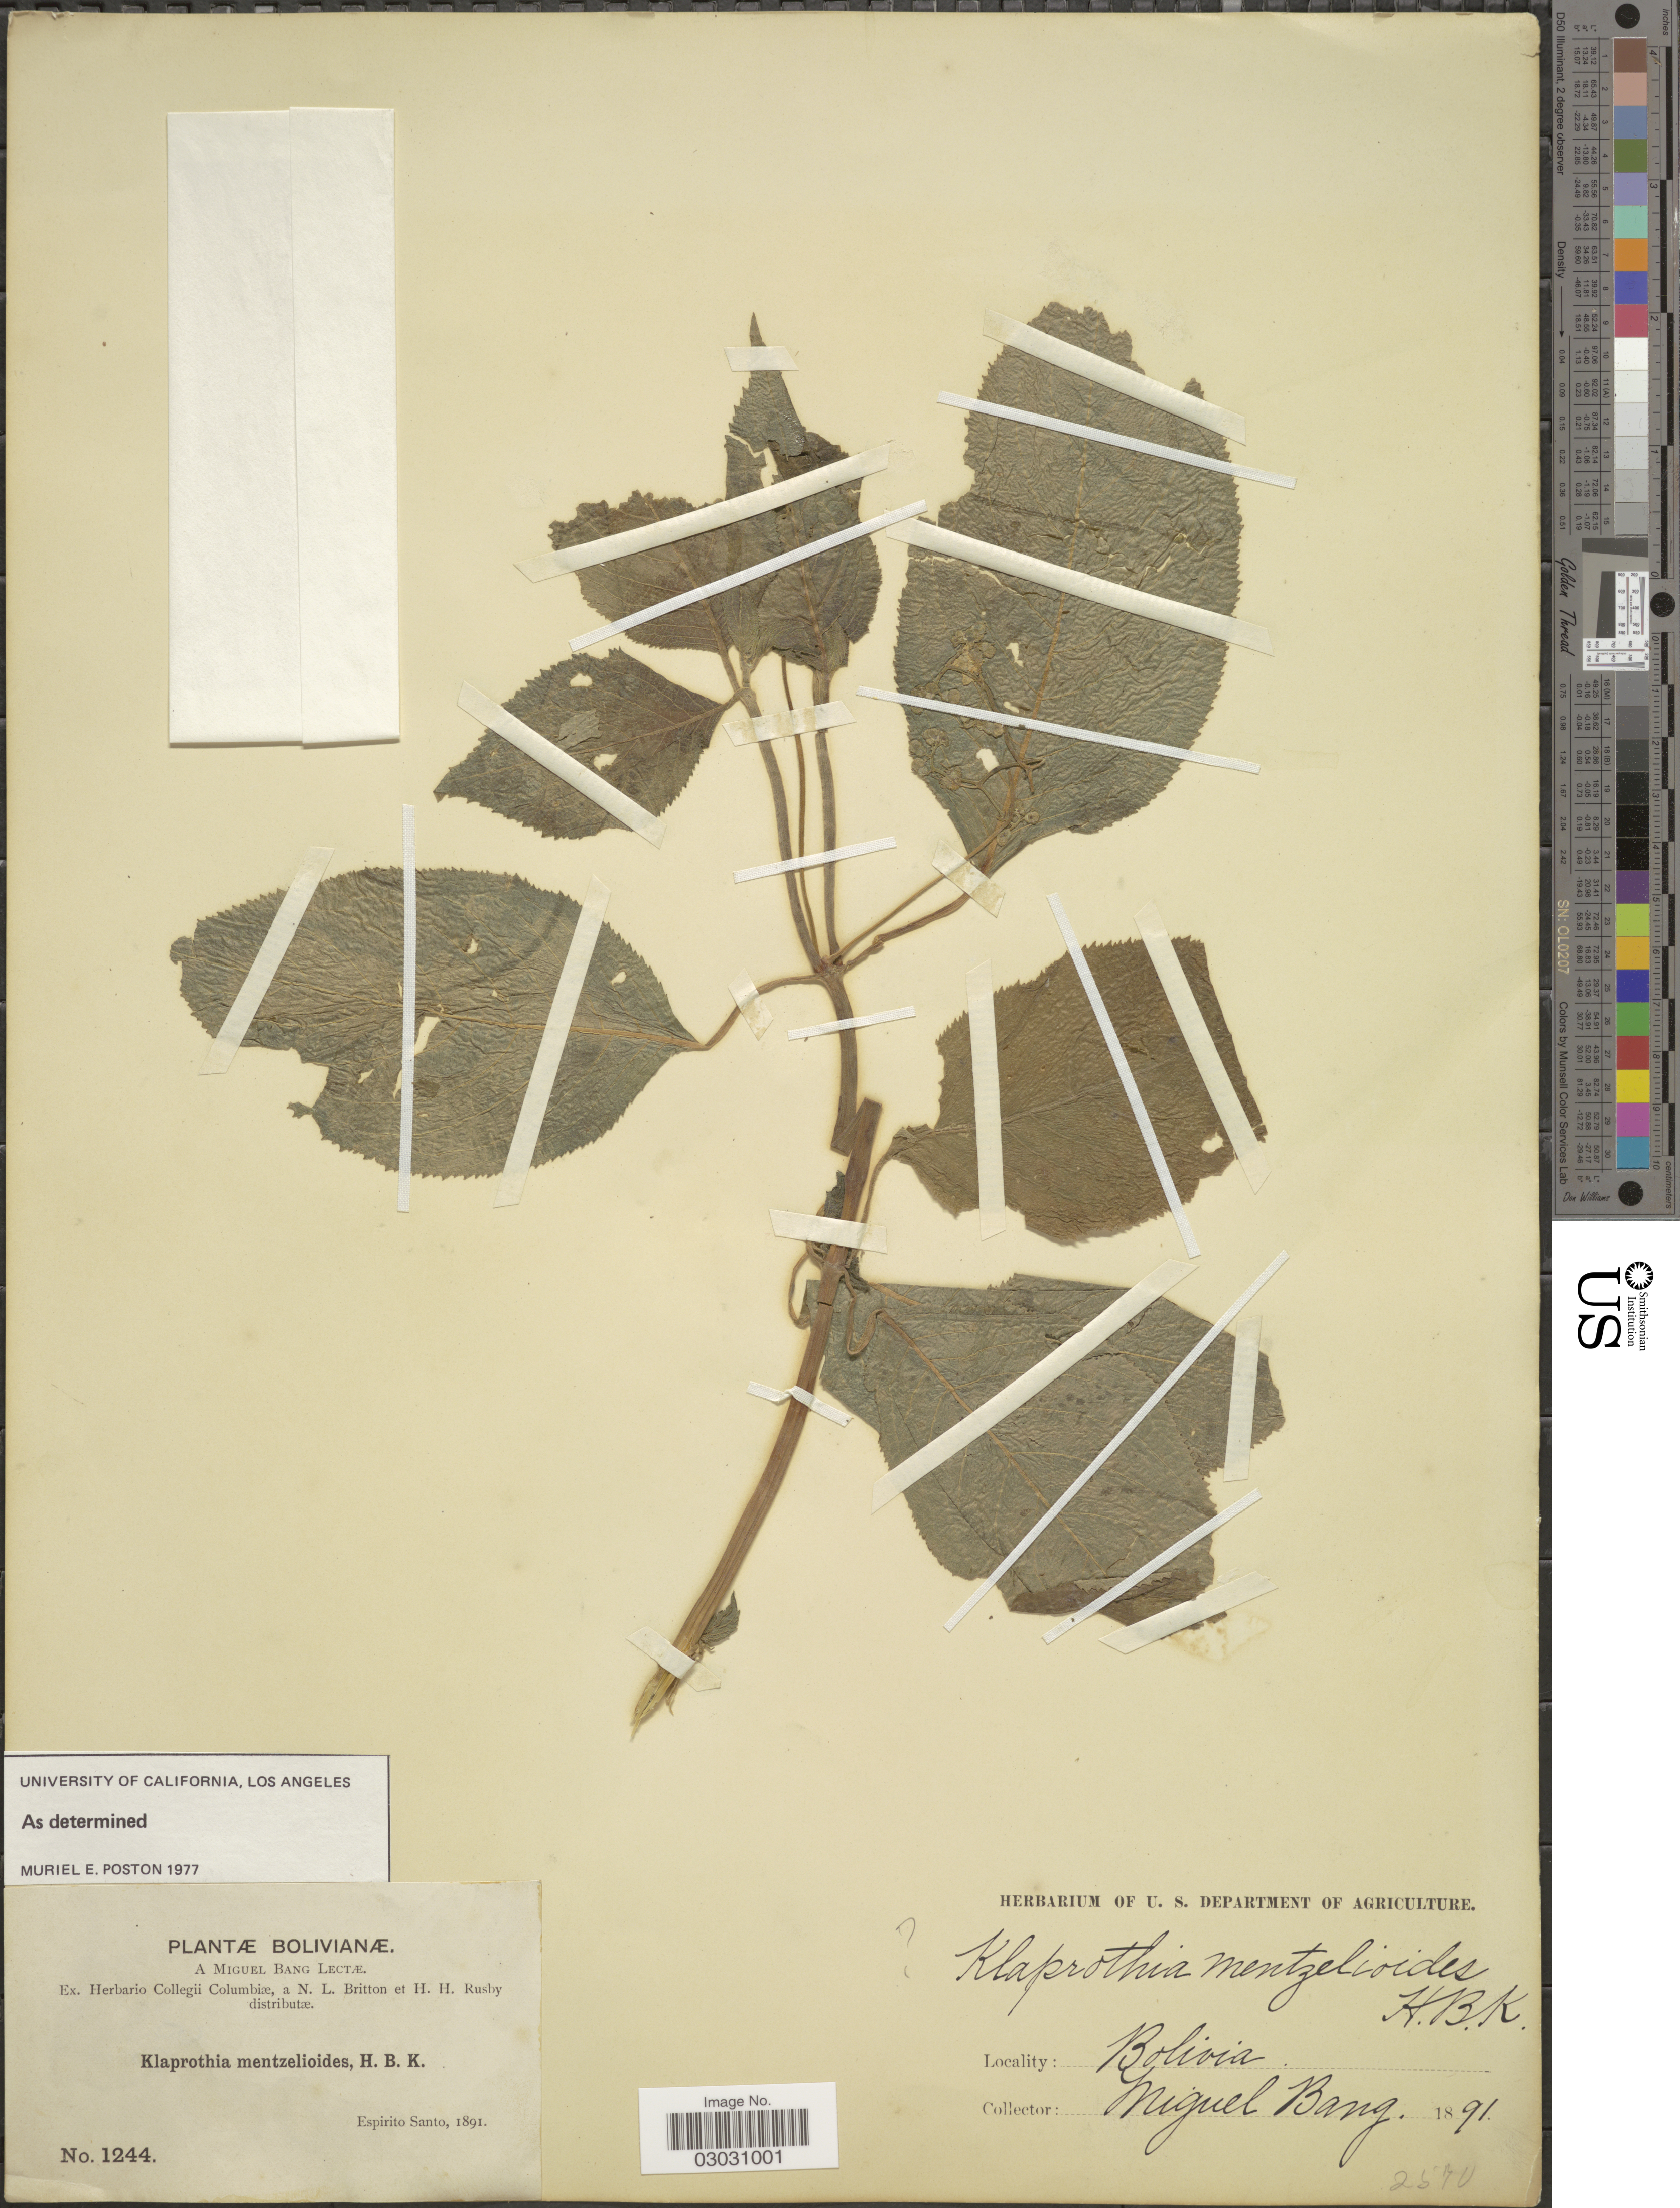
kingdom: Plantae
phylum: Tracheophyta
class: Magnoliopsida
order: Cornales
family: Loasaceae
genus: Klaprothia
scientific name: Klaprothia mentzelioides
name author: Kunth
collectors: M. Bang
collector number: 1244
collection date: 1891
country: Bolivia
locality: Espirito Santo.